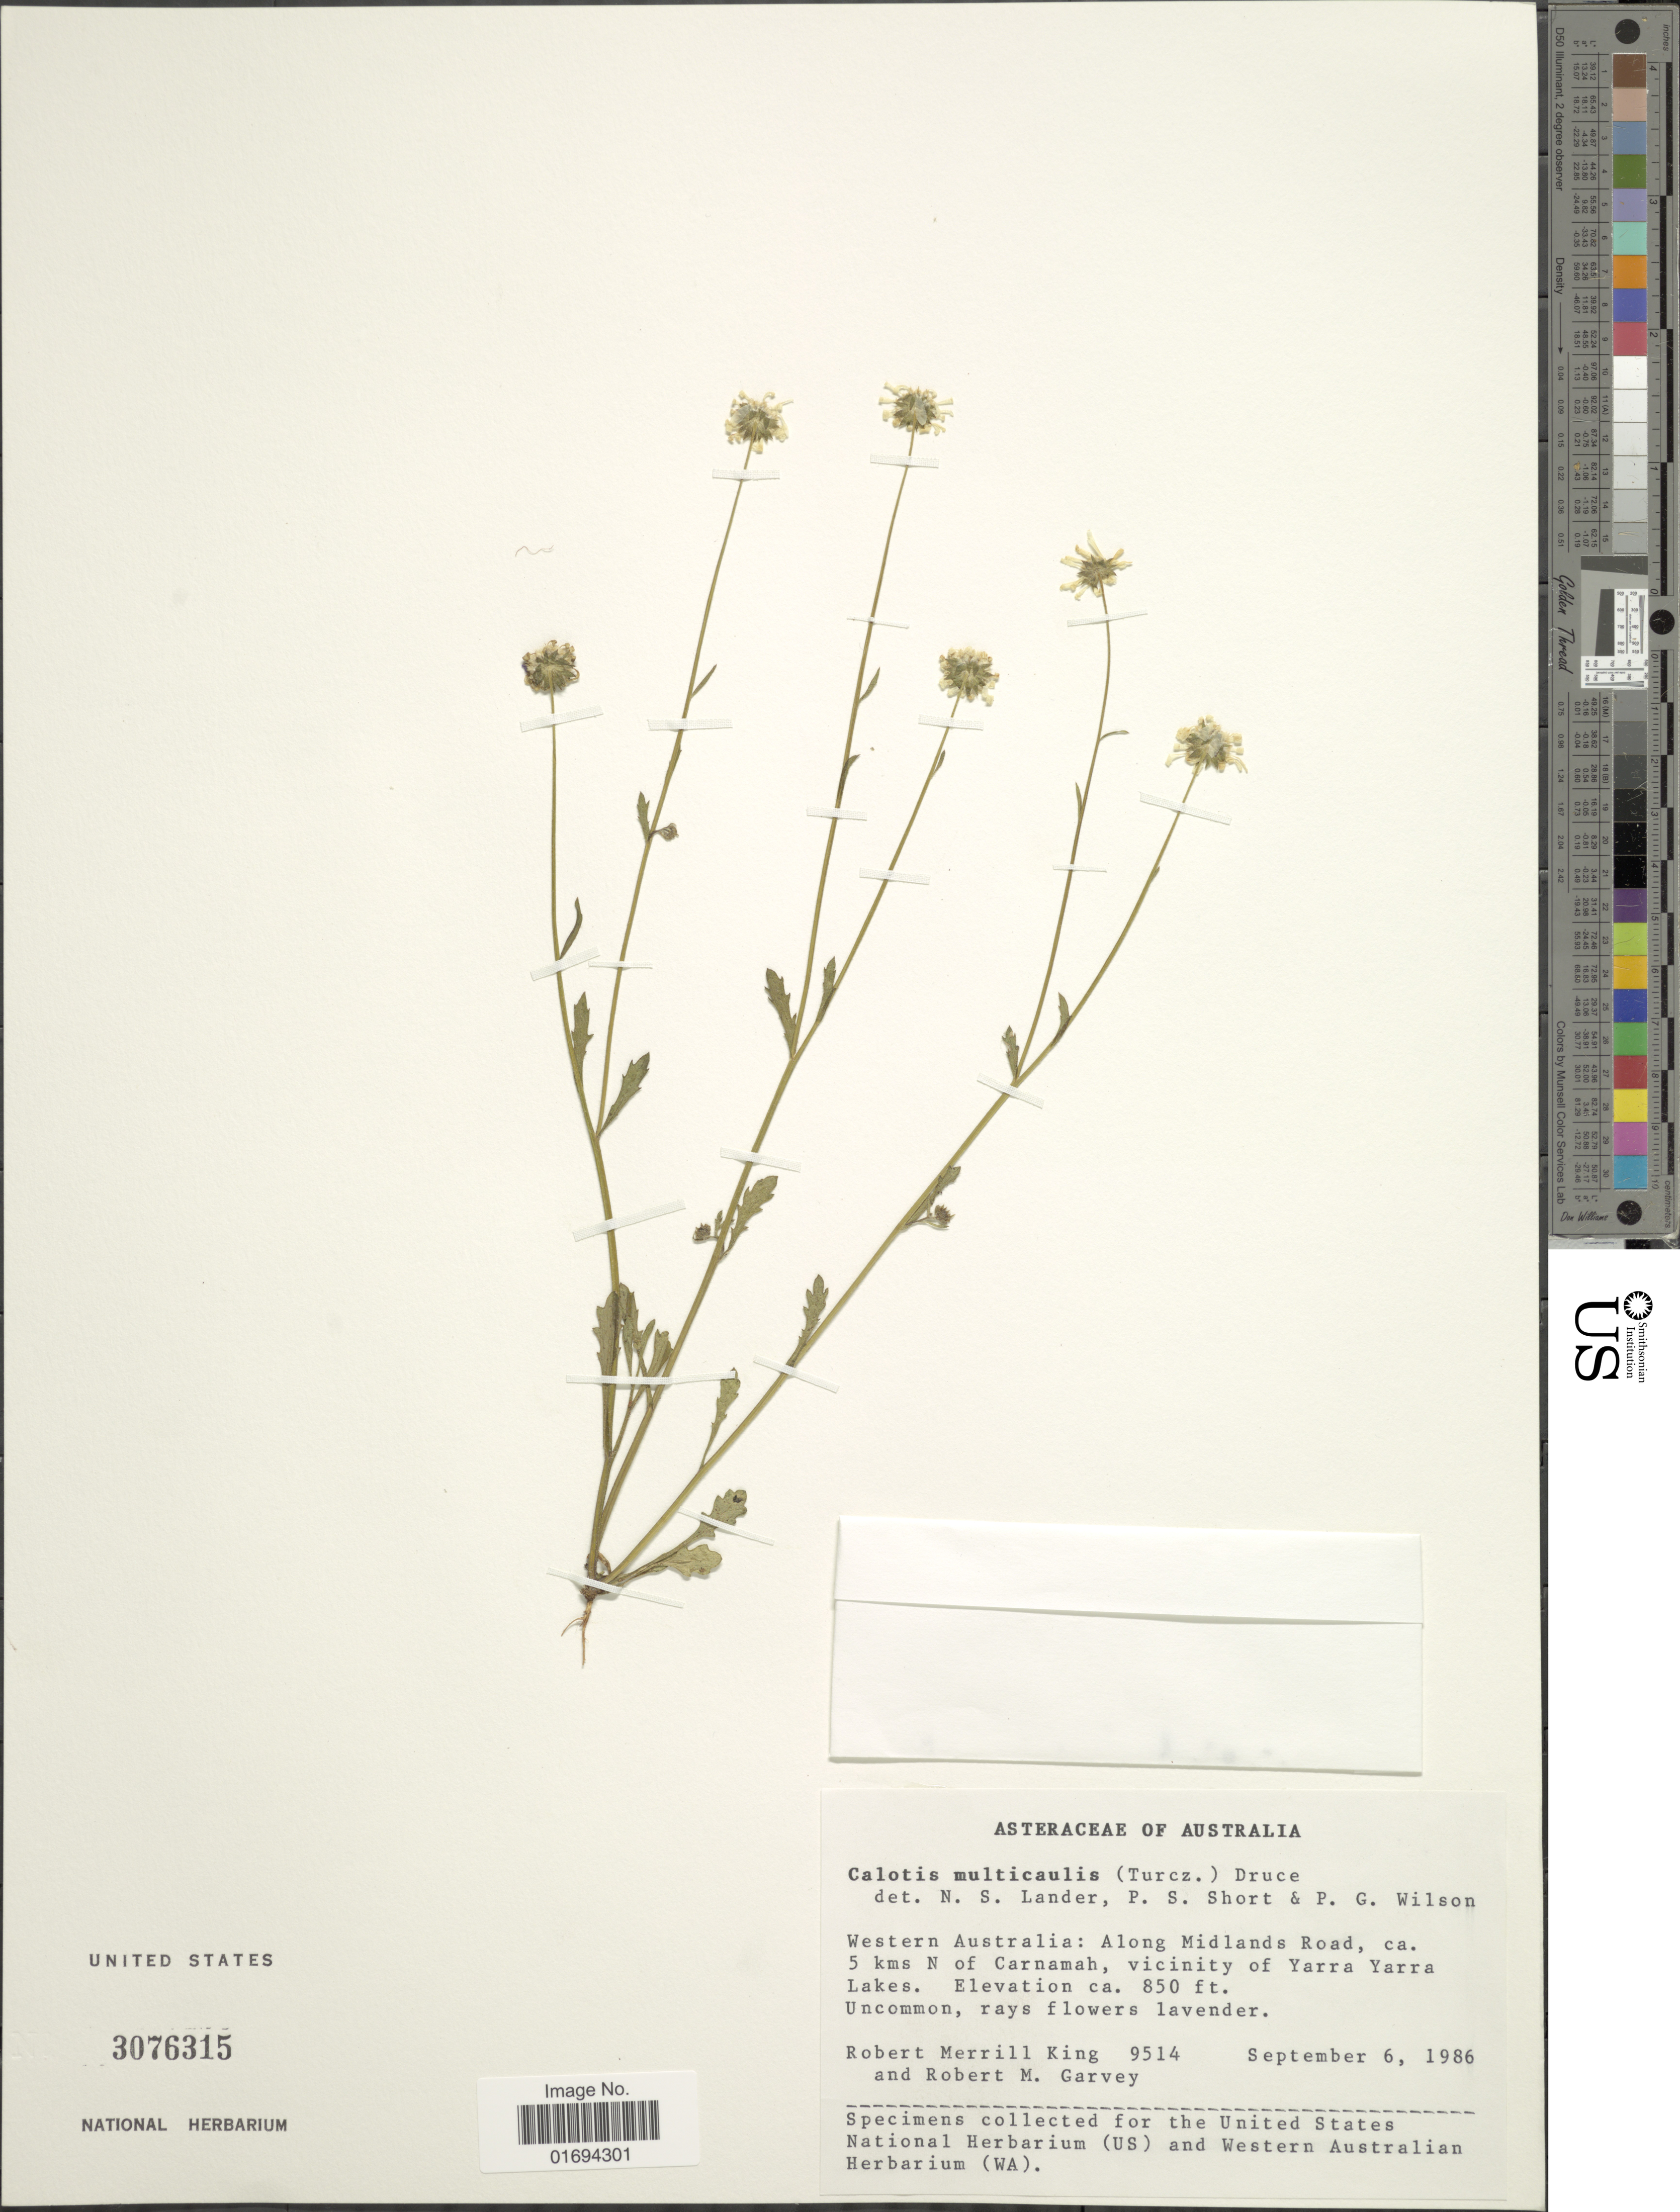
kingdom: Plantae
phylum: Tracheophyta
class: Magnoliopsida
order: Asterales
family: Asteraceae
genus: Calotis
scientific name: Calotis multicaulis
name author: (Turcz.) Druce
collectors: R. M. King & R. Garvey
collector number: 9514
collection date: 1986-09-06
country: Australia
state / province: Western Australia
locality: Along Midlands Road, ca. 5 kms N of Carnamah, vicinity of Yarra Yarra Lakes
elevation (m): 259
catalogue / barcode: US 3076315